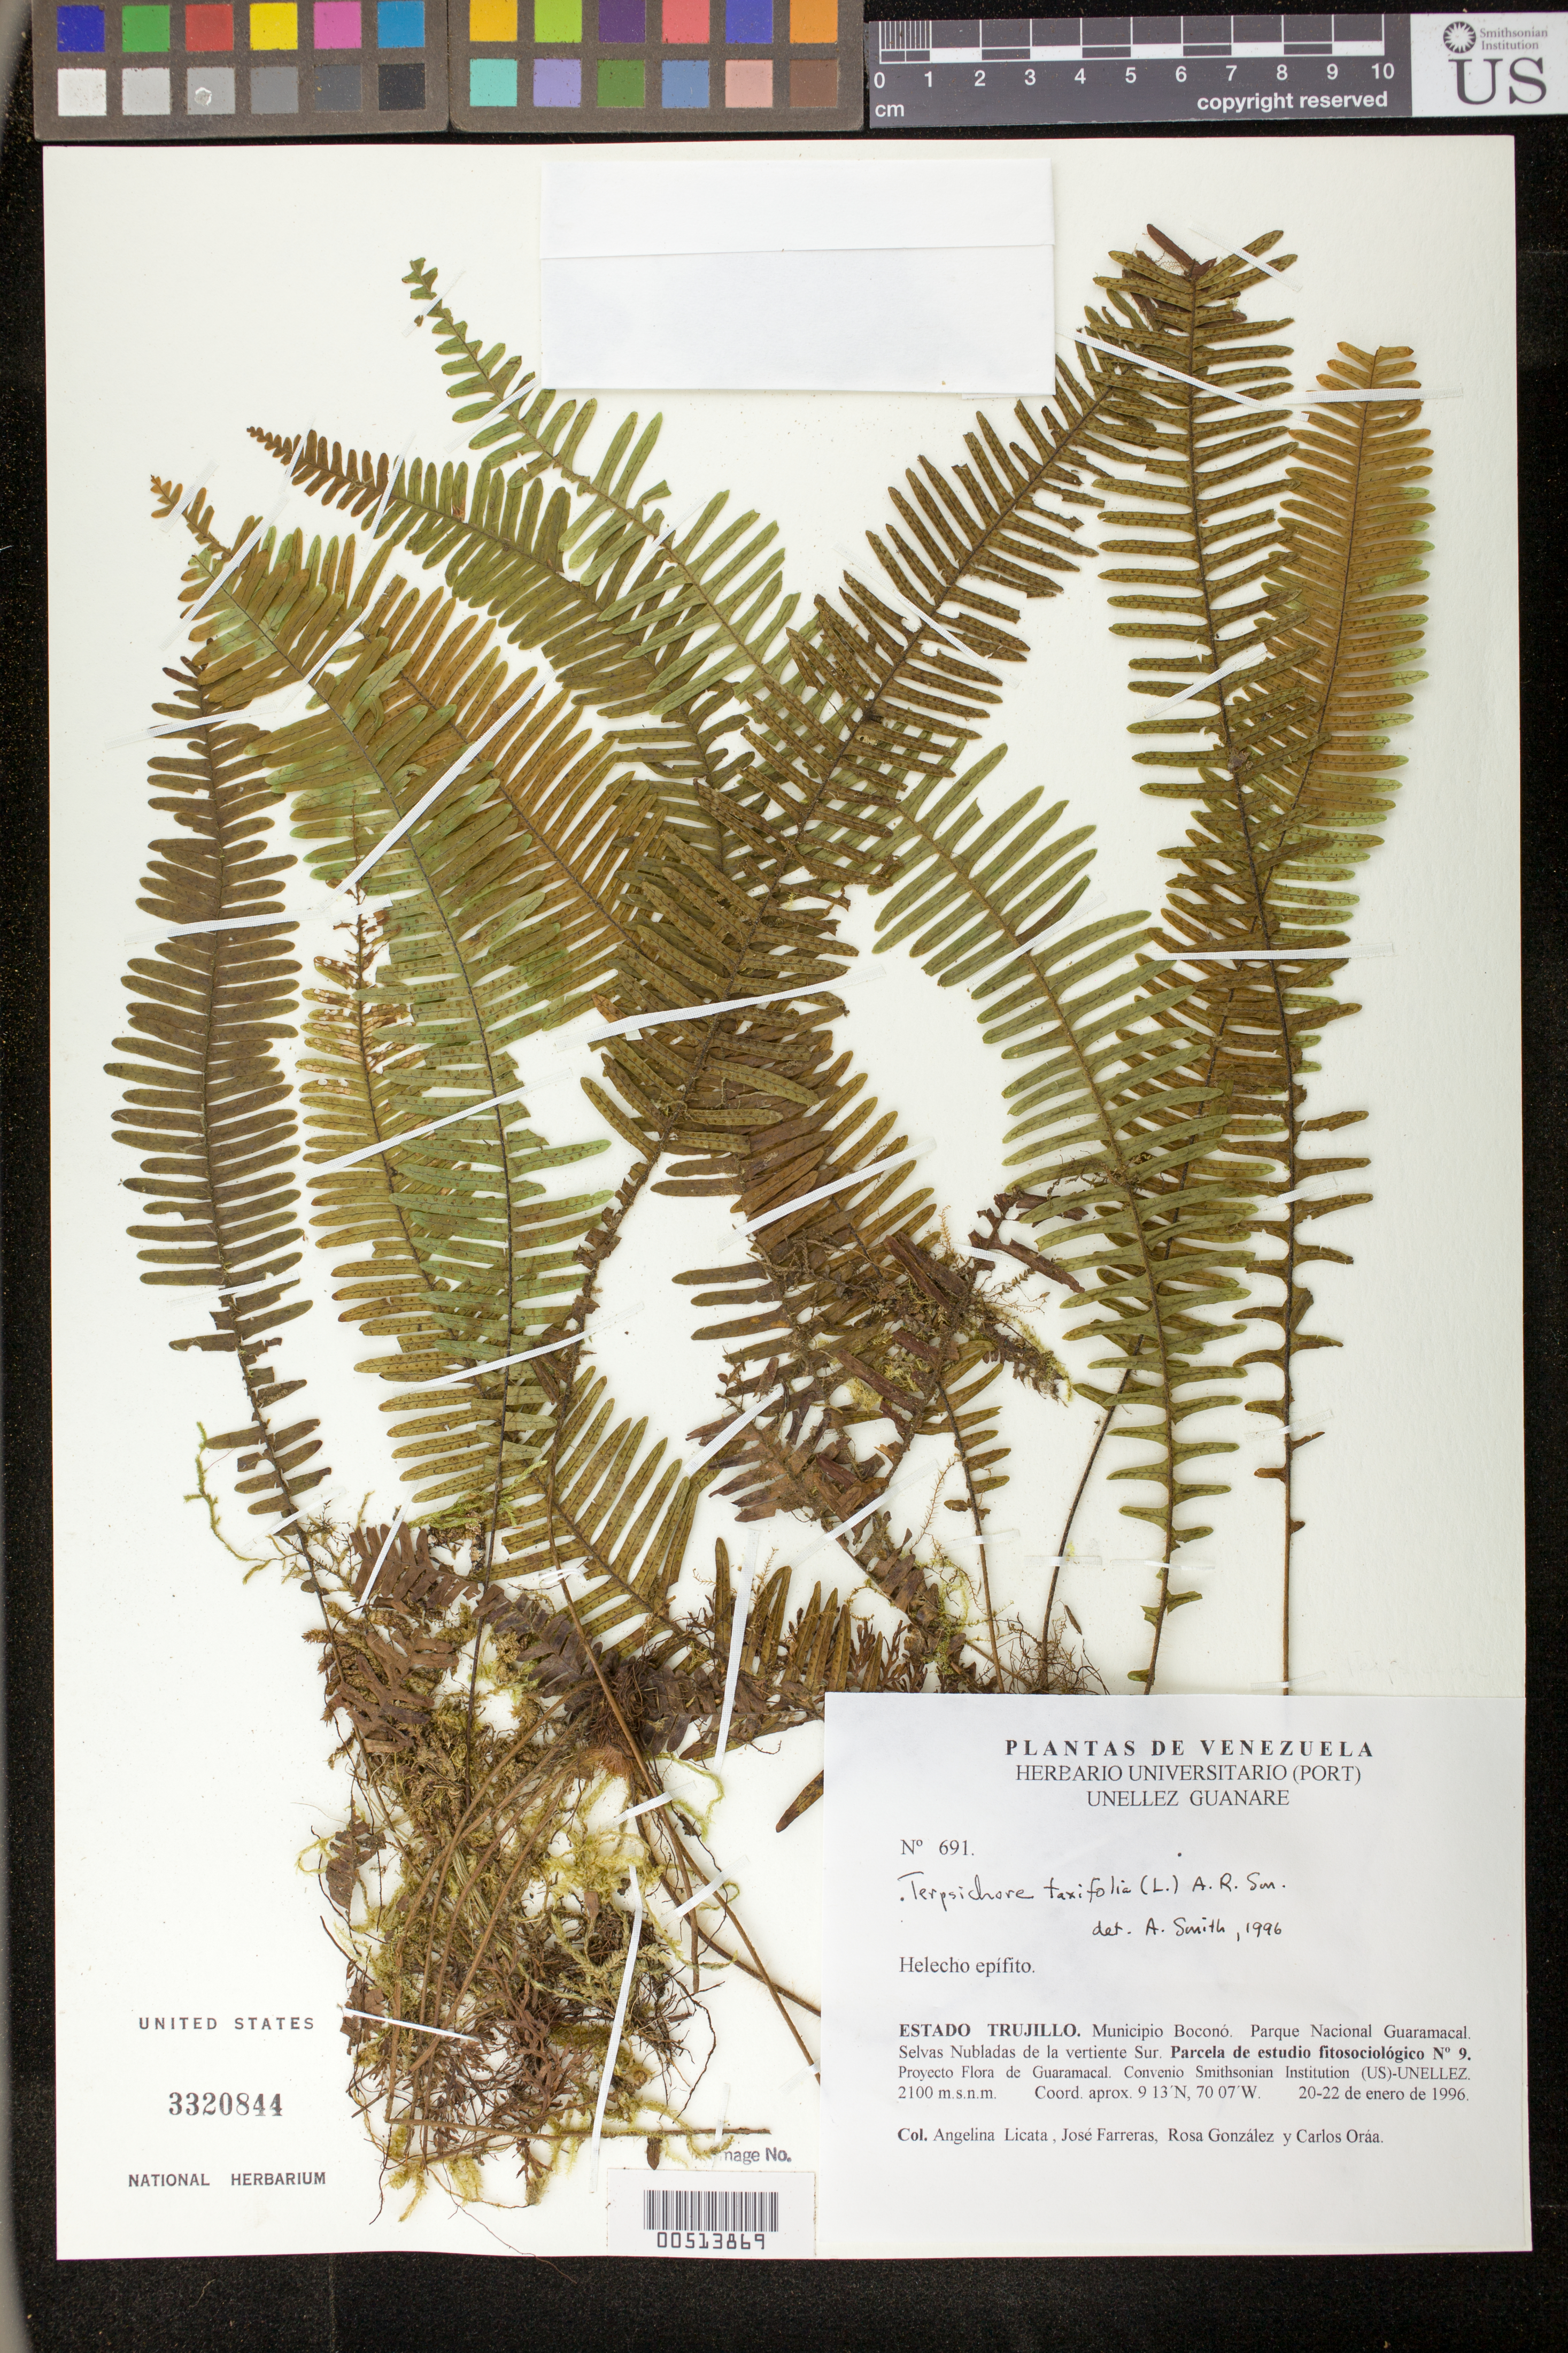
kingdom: Plantae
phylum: Tracheophyta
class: Polypodiopsida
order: Polypodiales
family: Polypodiaceae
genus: Terpsichore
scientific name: Terpsichore taxifolia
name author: (L.) A.R. Sm.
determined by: Smith, A.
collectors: A. Licata, J. Farreras, R. González & C. Oráa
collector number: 691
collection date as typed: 20 Jan 1996 to 22 Jan 1996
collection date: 1996-01-20/1996-01-22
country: Venezuela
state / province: Trujillo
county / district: Boconó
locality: Parque Nacional Guaramacal, vertiente S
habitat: Selvas Nubladas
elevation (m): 2100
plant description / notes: PORT, UC, US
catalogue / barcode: US 3320844